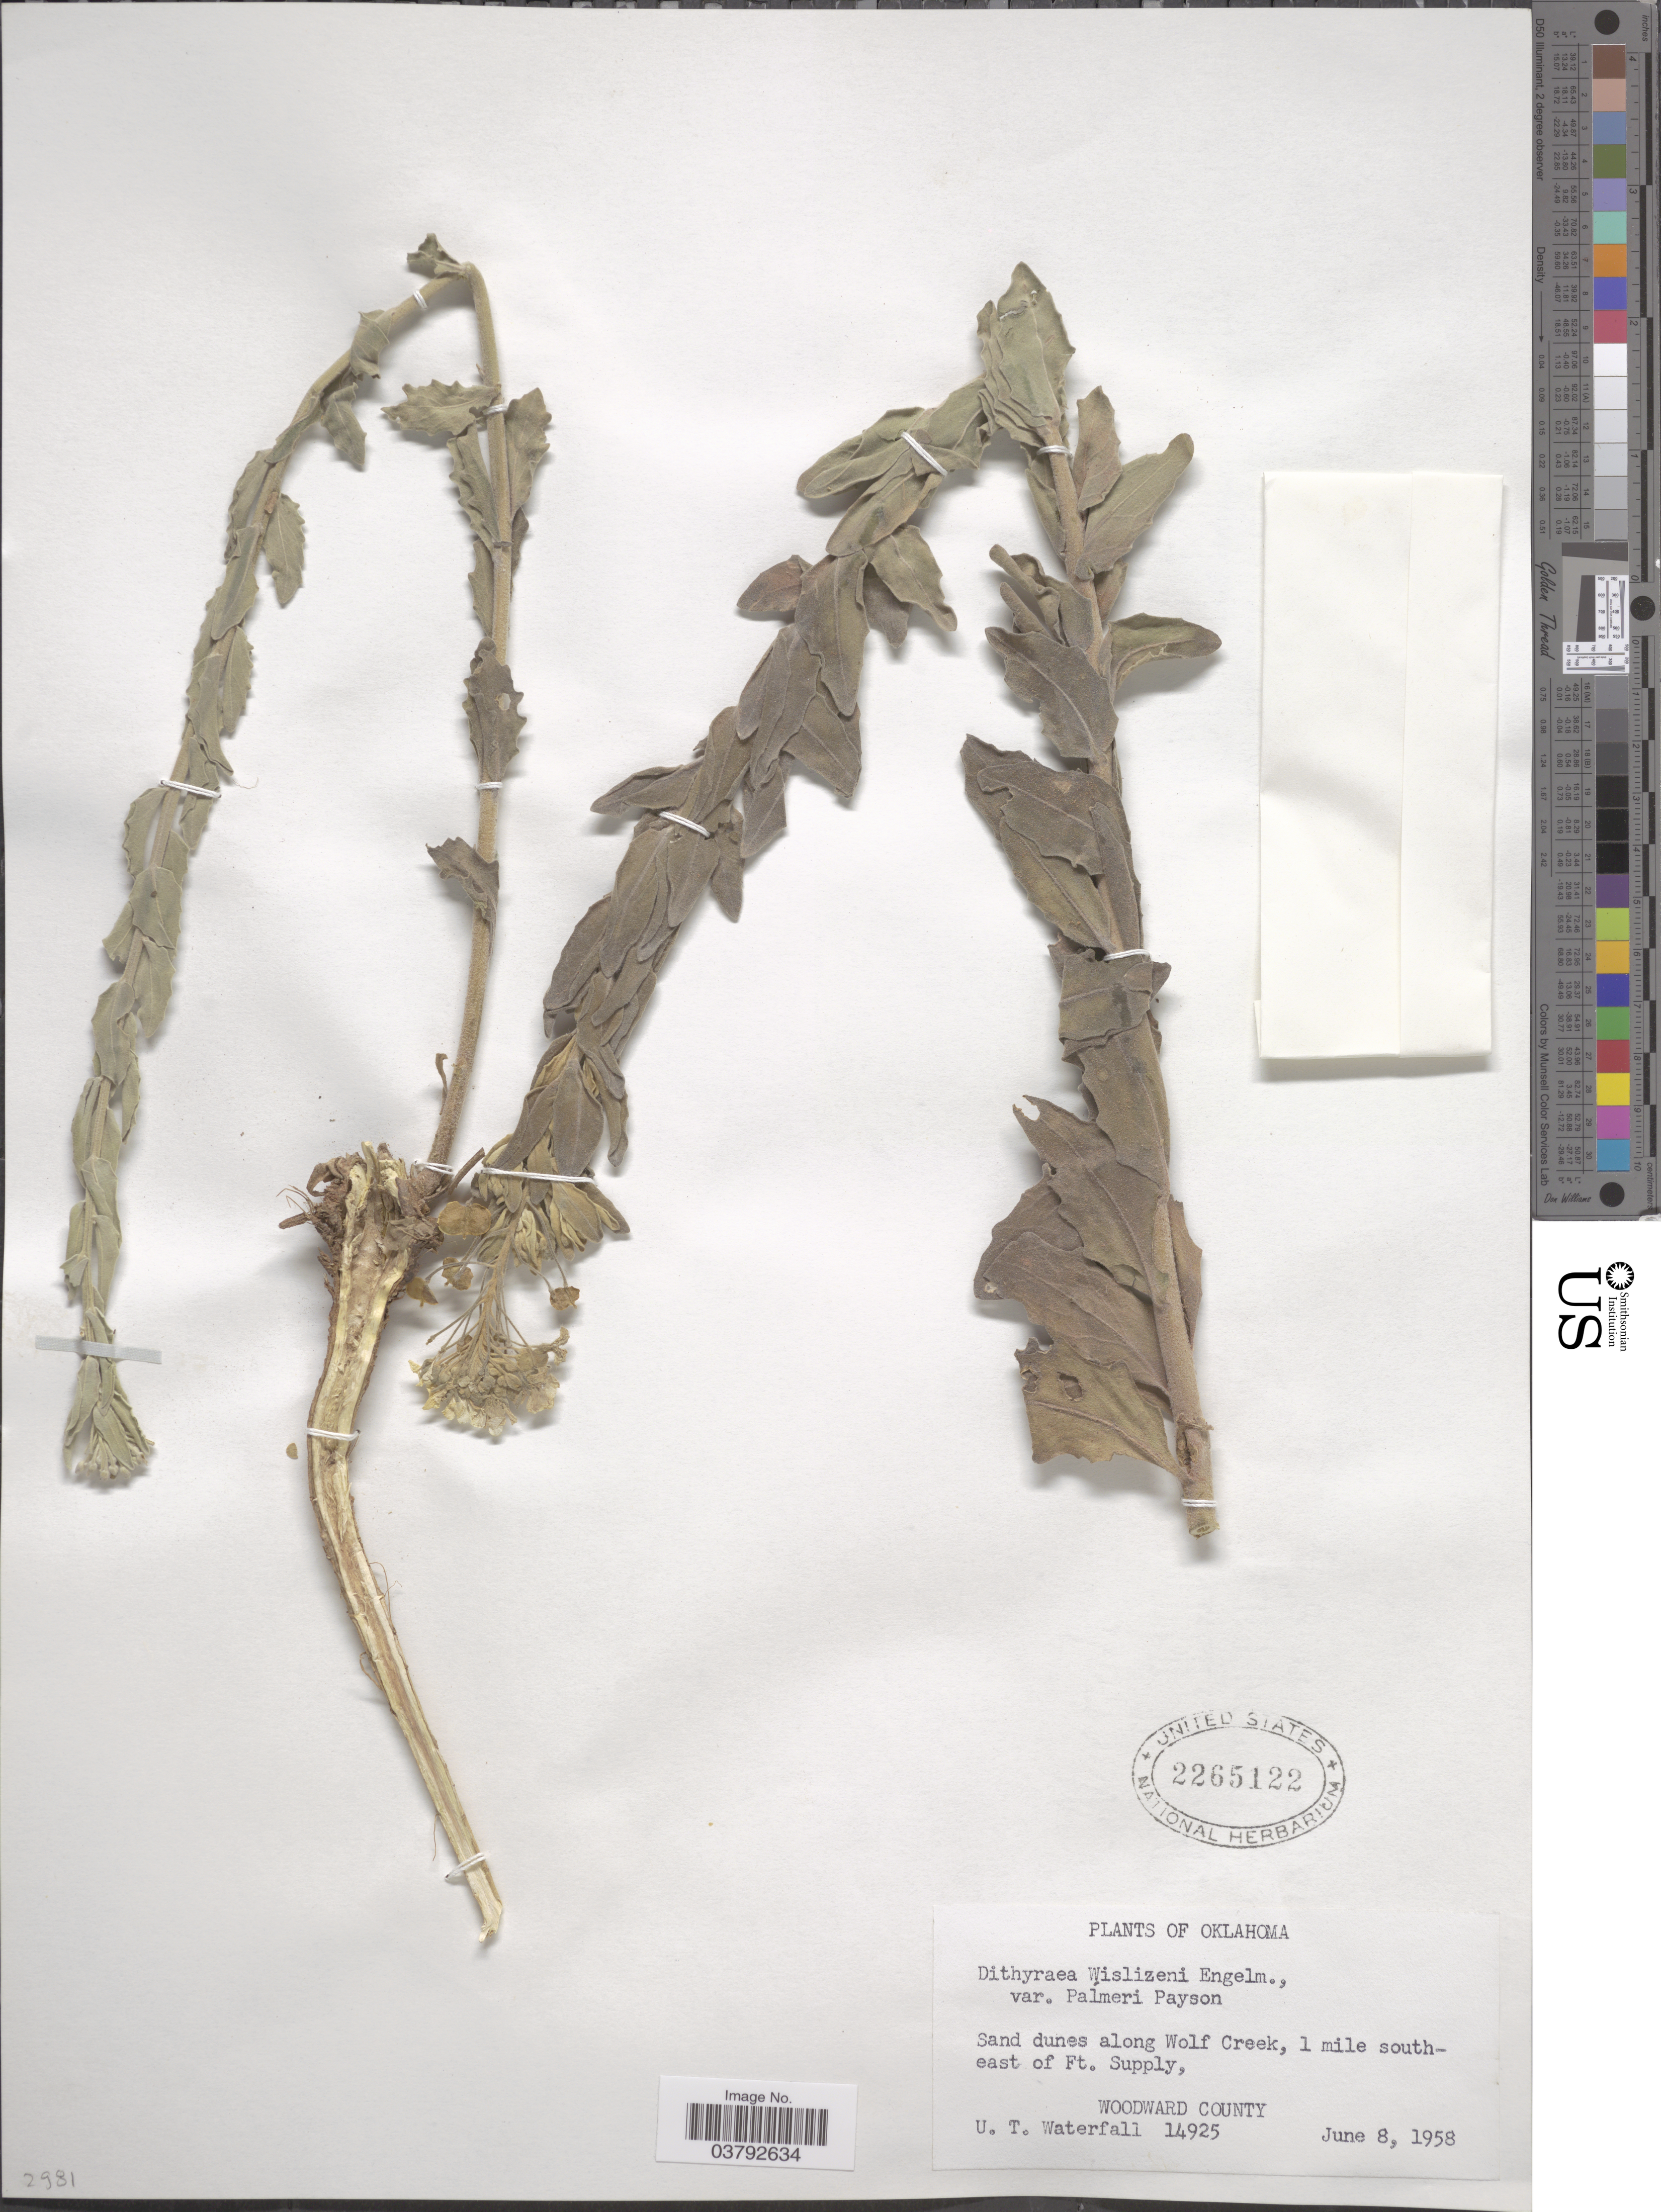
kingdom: Plantae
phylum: Tracheophyta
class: Magnoliopsida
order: Brassicales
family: Brassicaceae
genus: Dithyrea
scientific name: Dithyrea wislizeni var. palmeri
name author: Payson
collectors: U. T. Waterfall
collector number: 14925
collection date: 1958-06-08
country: United States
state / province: Oklahoma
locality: Sand dunes along Wolf Creek, 1 mile southeast of Ft. Supply, Woodward County.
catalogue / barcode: US 2265122